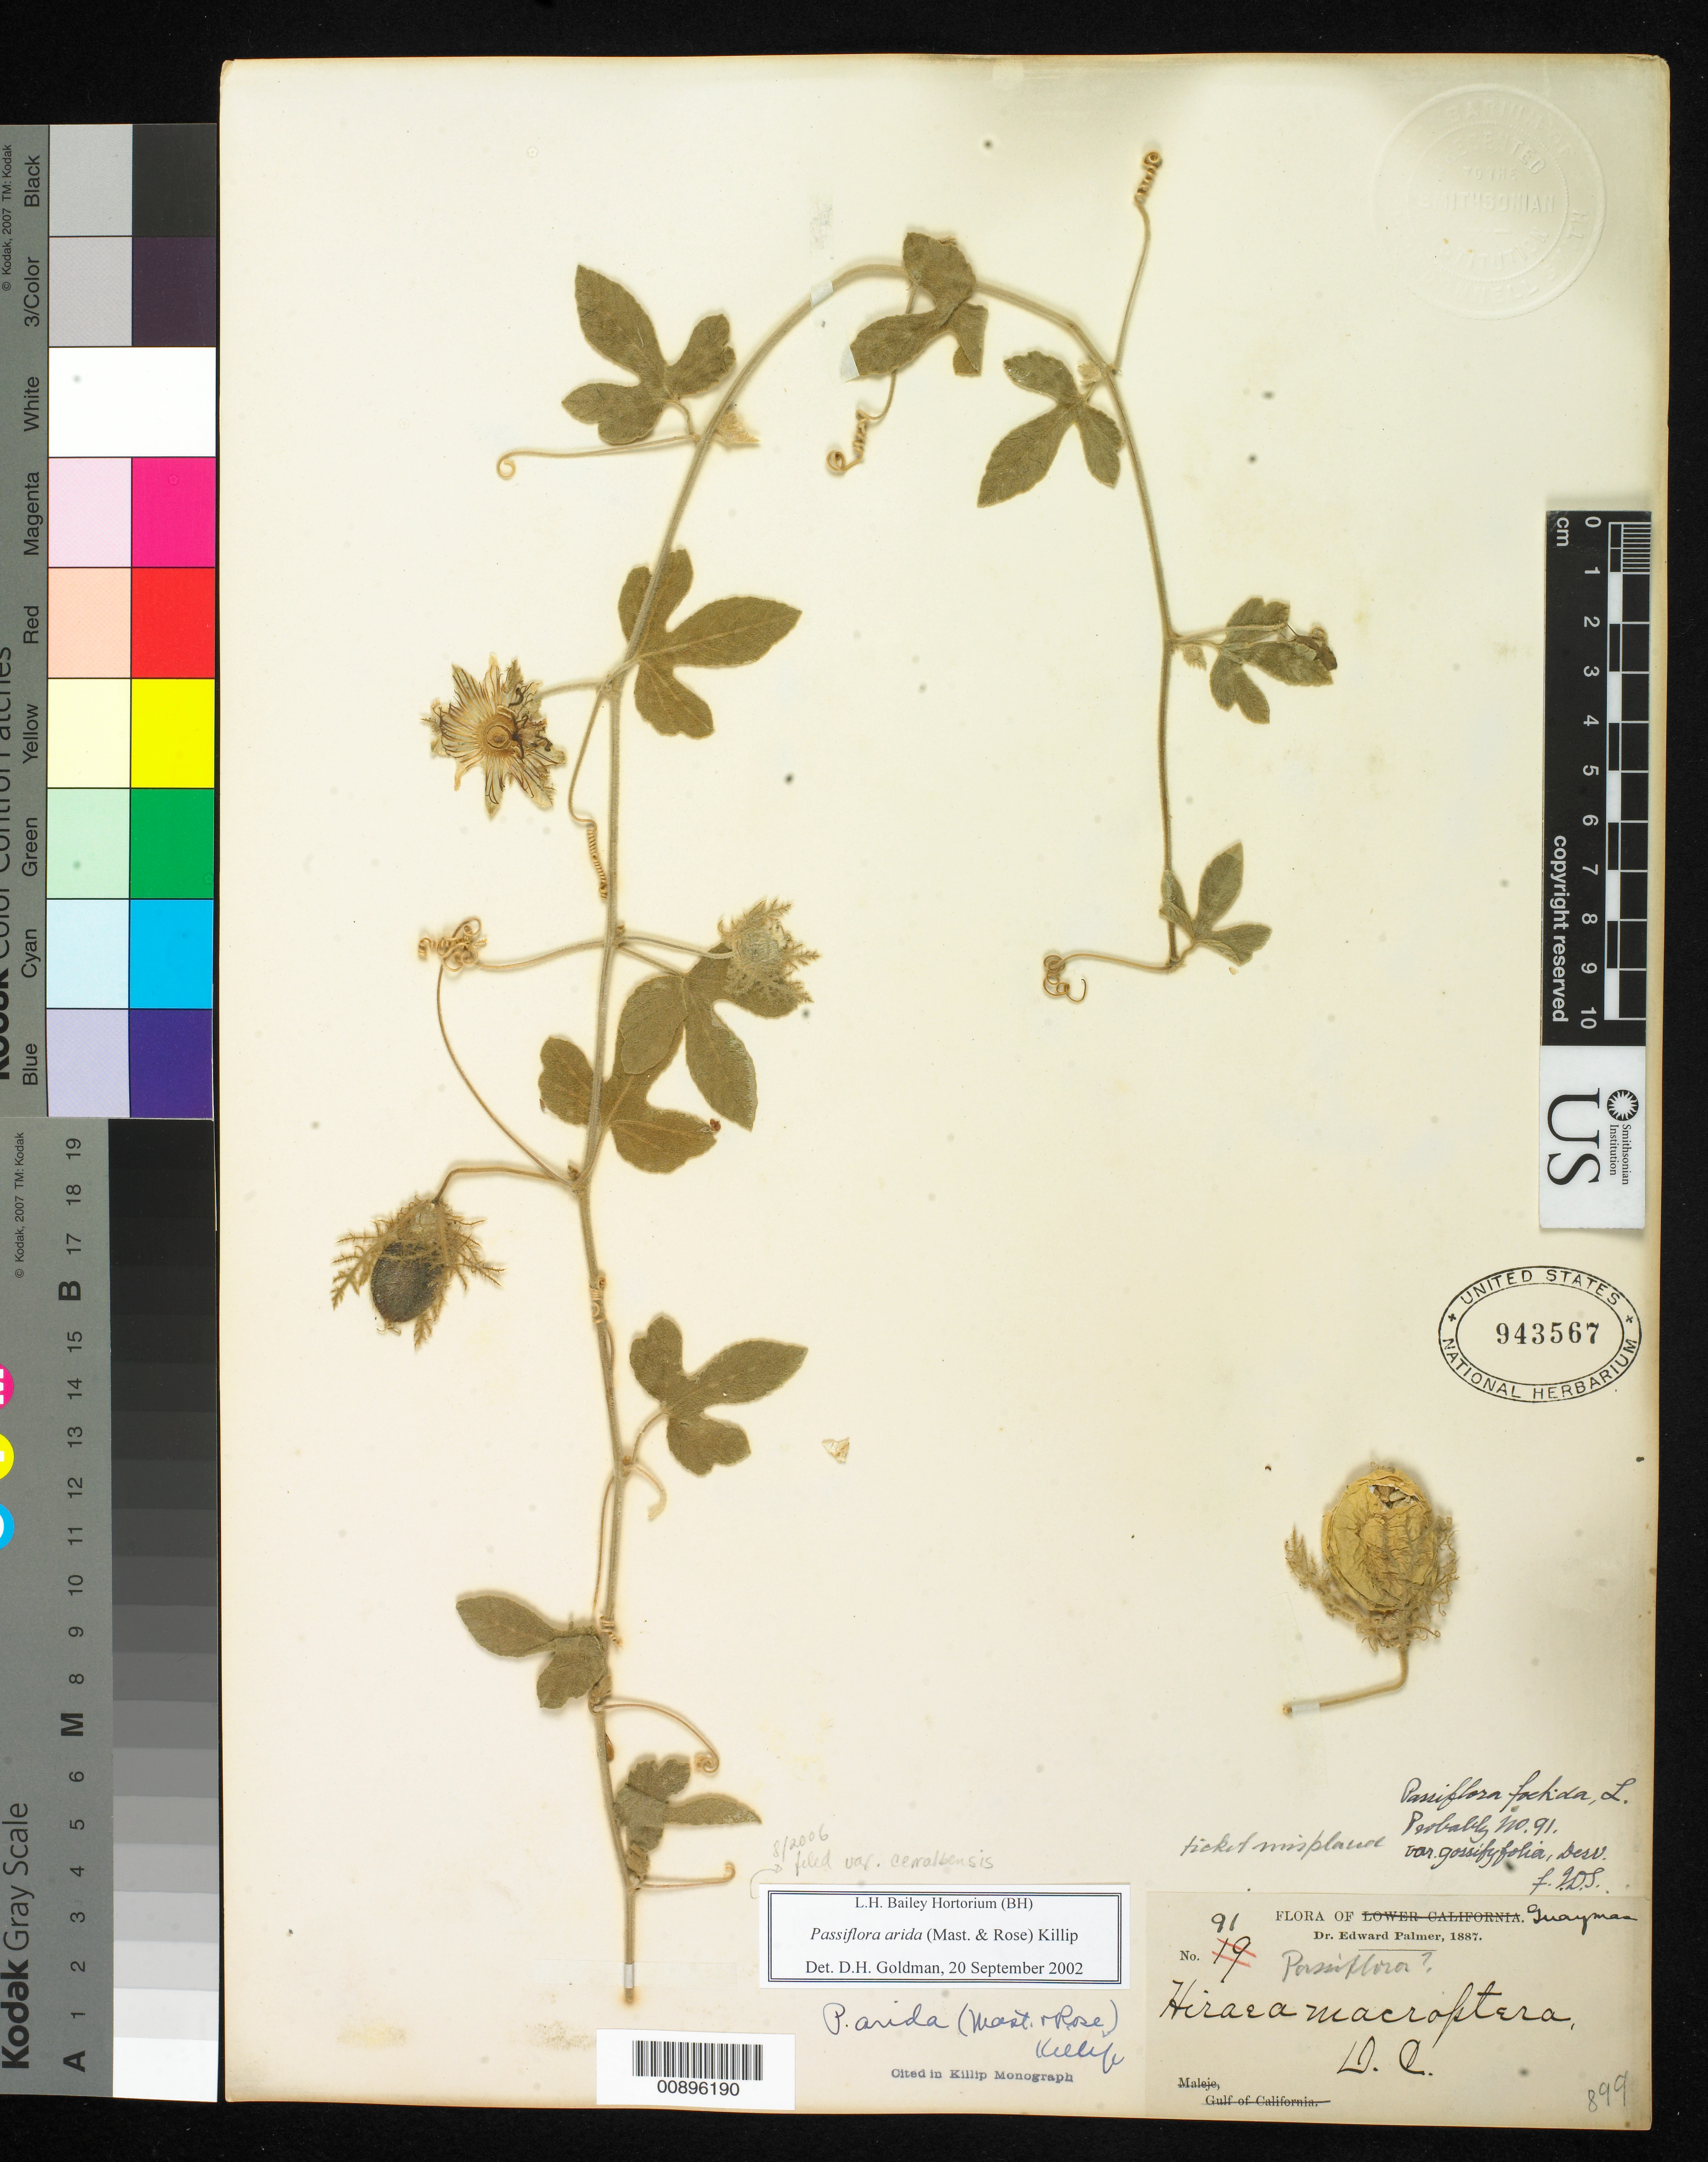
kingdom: Plantae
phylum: Tracheophyta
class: Magnoliopsida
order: Malpighiales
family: Passifloraceae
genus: Passiflora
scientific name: Passiflora pentaschista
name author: (Killip) Svoboda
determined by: Svoboda, Harlan T., (NA), US Department of Agriculture (UNITED STATES)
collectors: E. Palmer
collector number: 91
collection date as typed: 1887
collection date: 1887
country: Mexico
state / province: Sonora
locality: Guaymas, Sonora.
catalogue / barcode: US 943567